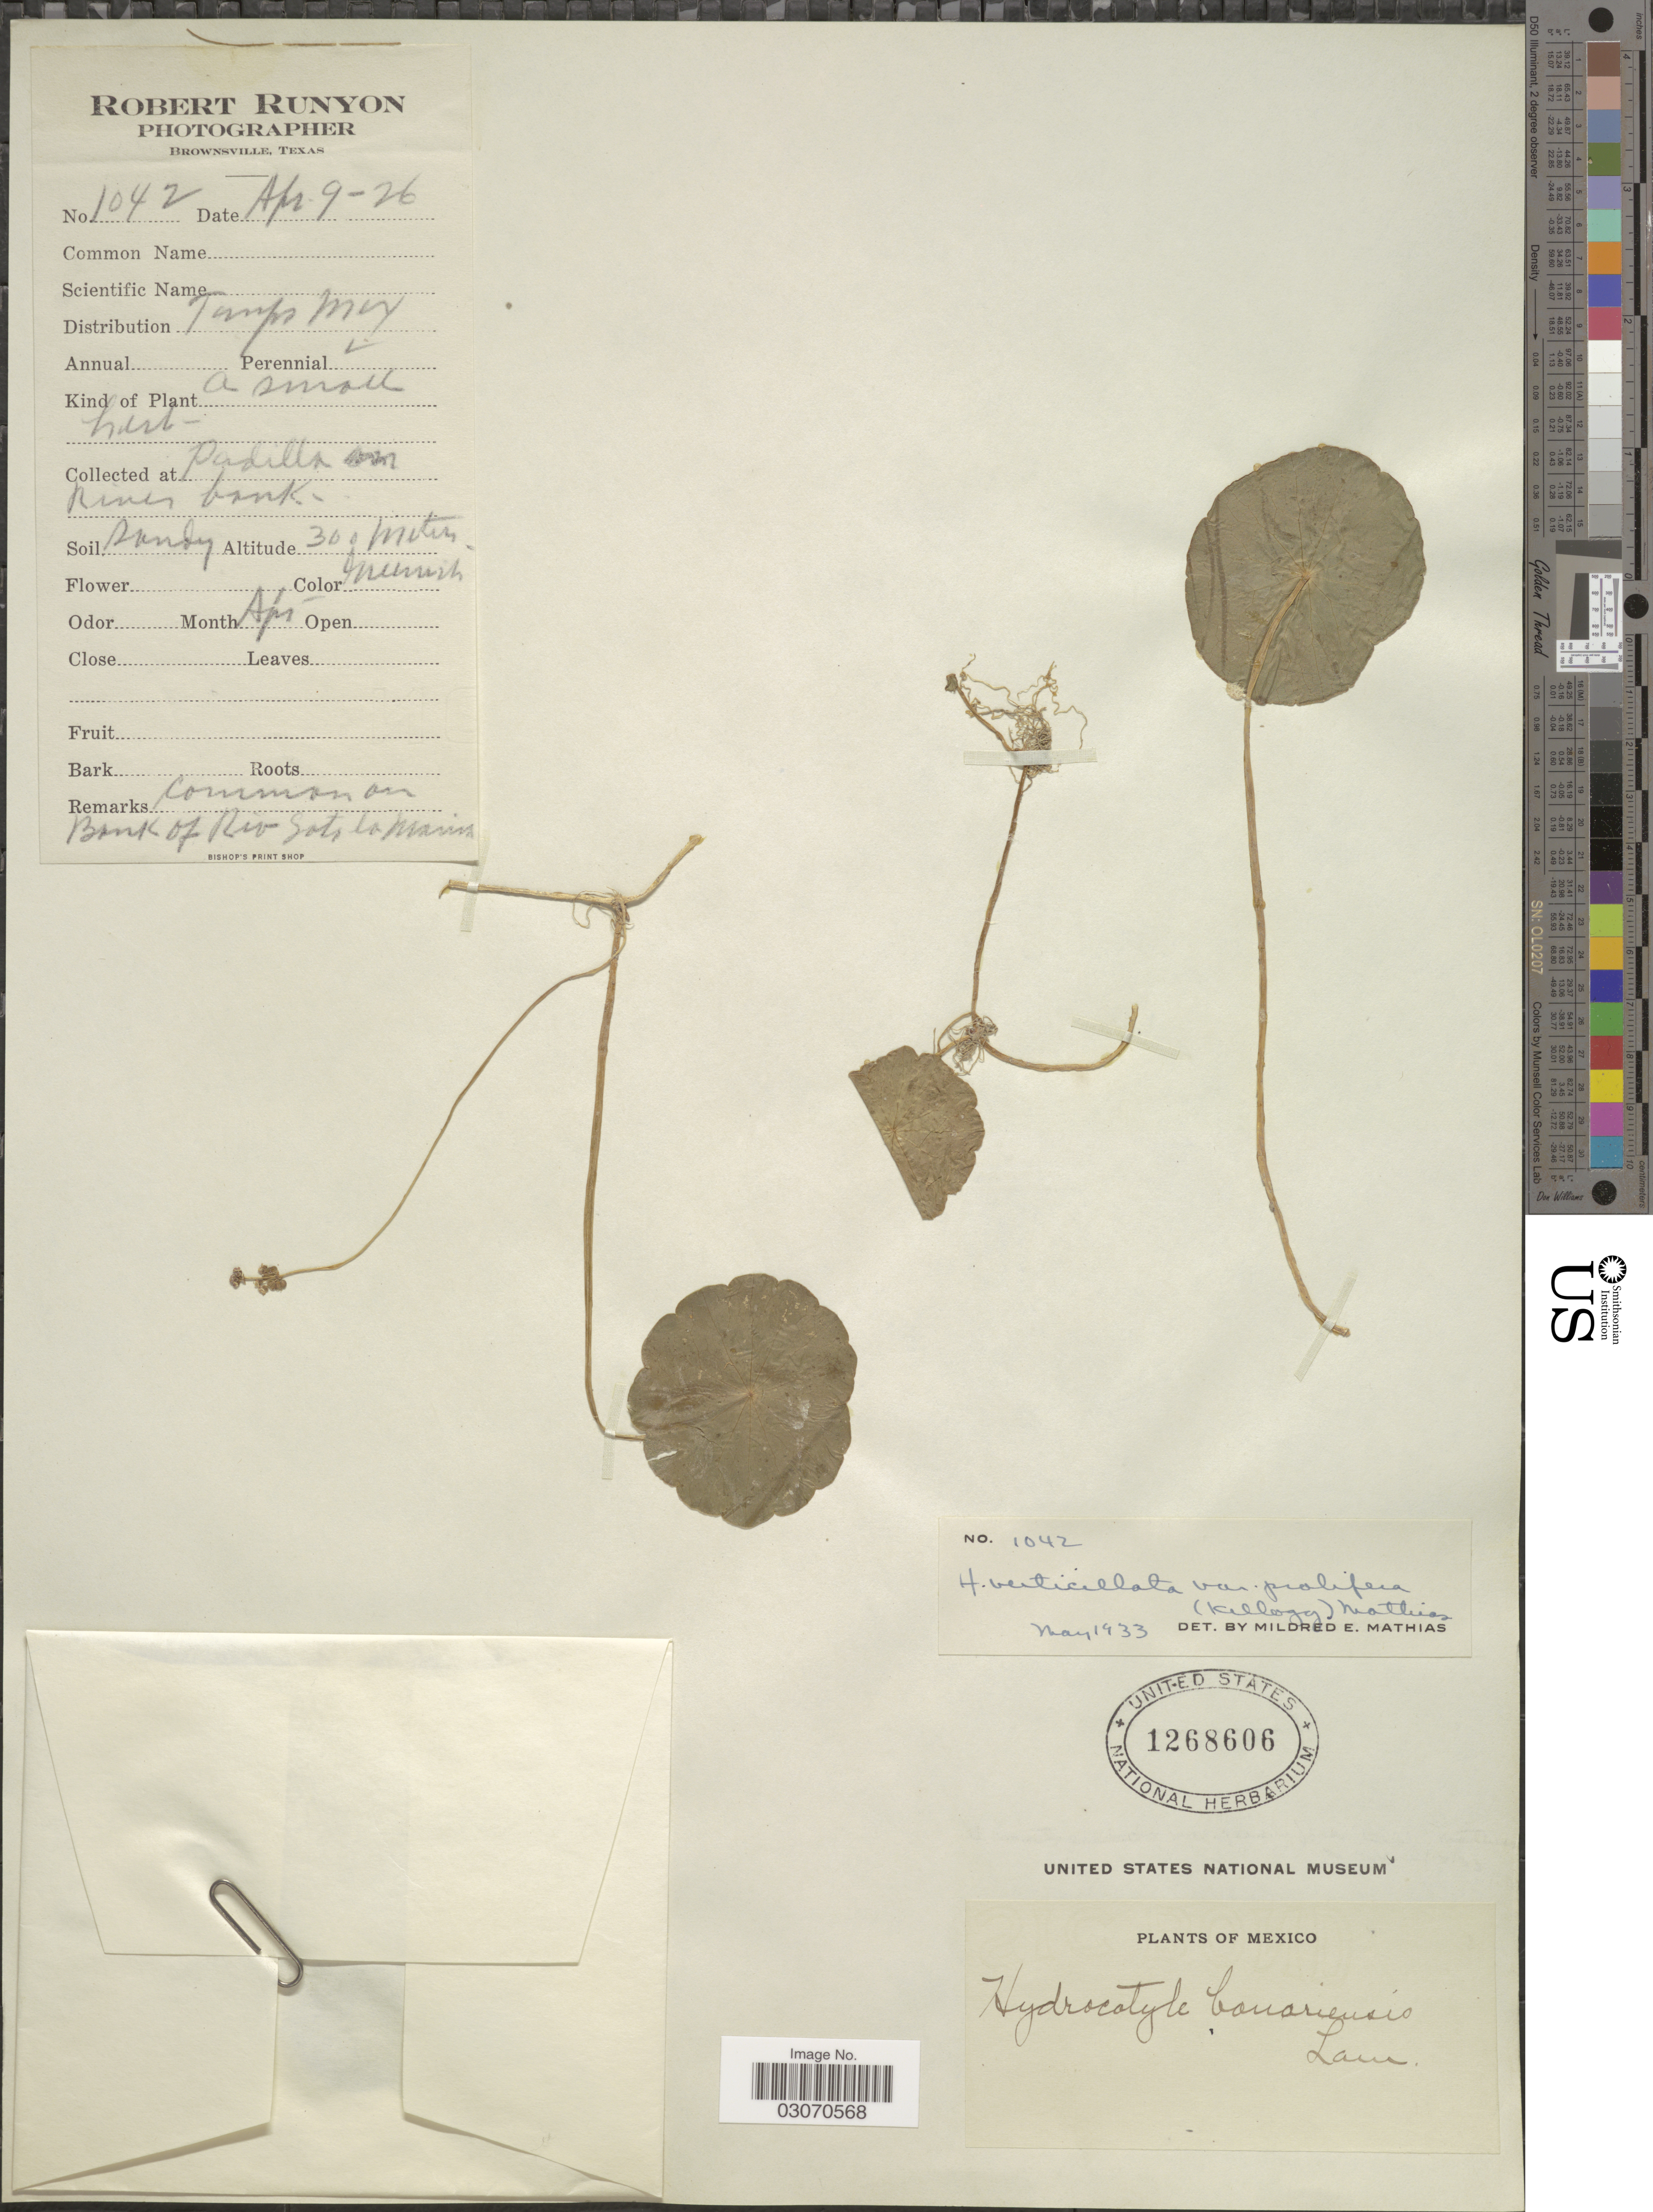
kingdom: Plantae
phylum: Tracheophyta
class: Magnoliopsida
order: Apiales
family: Araliaceae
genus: Hydrocotyle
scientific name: Hydrocotyle verticillata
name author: Thunb.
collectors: R. Runyon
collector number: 1042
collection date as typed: Transcribed d/m/y: 9/4/26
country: Mexico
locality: Padilla on [interpreted] River bank.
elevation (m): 300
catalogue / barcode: US 1268606